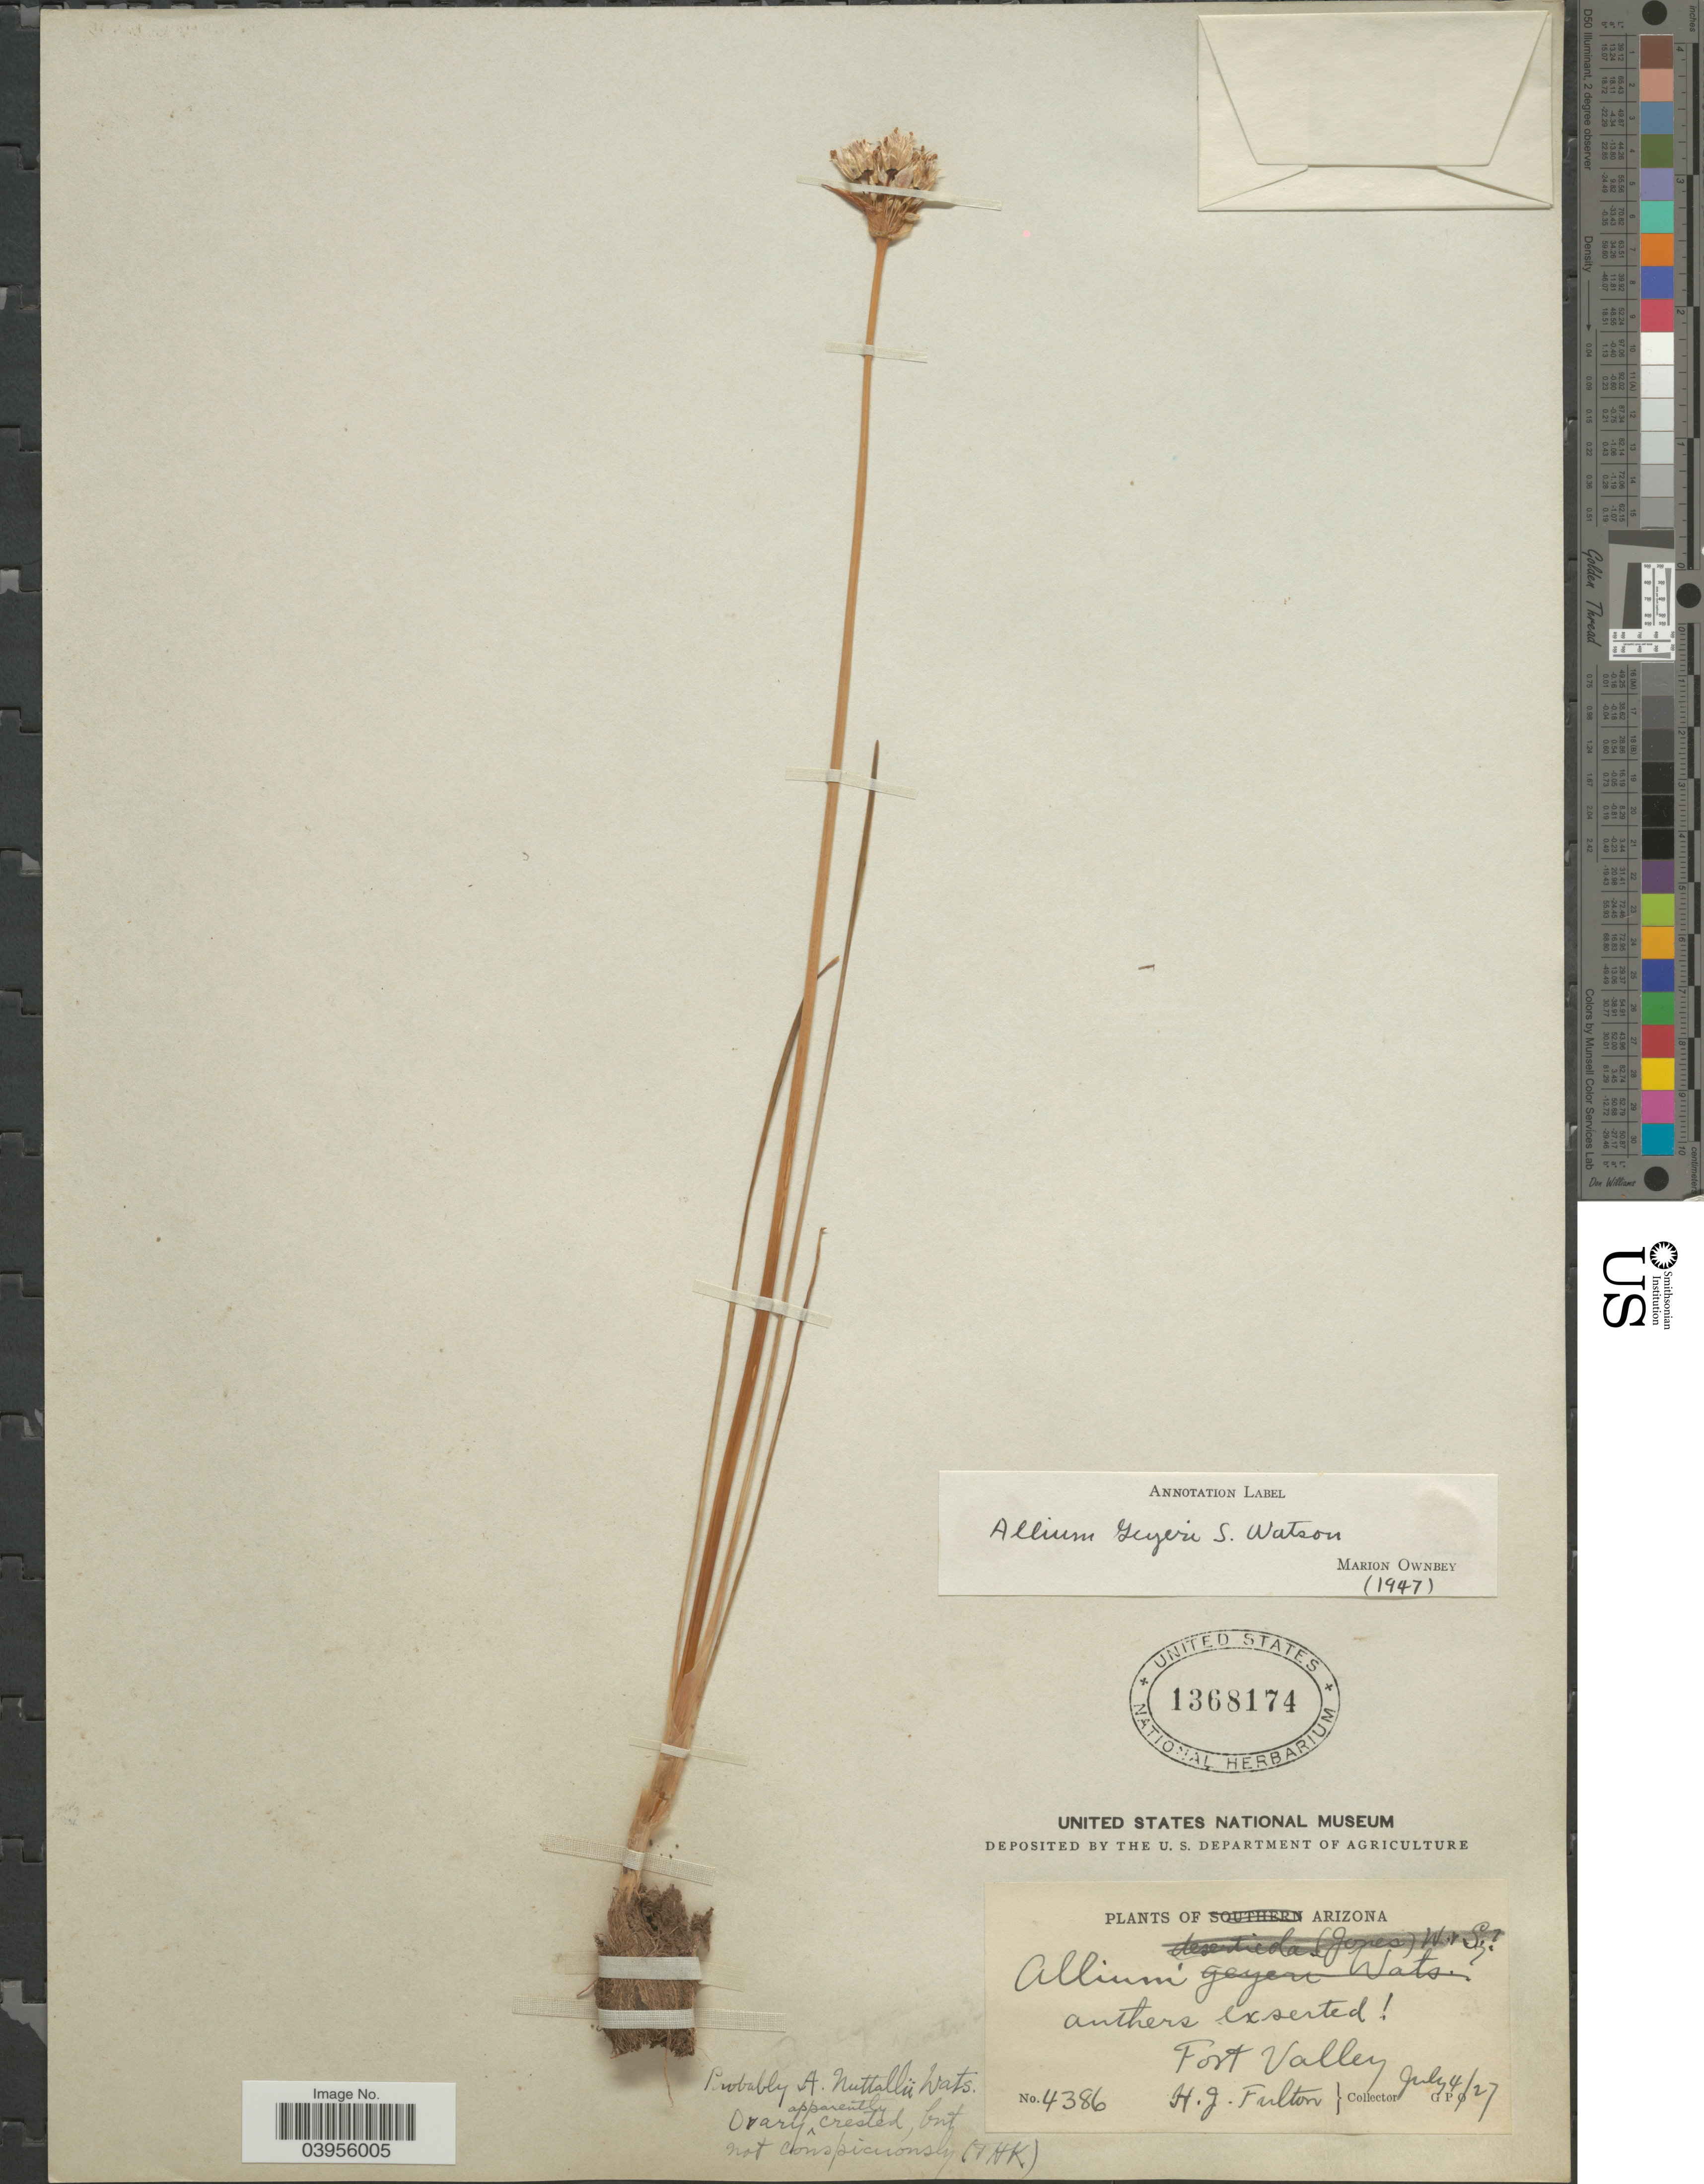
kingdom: Plantae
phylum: Tracheophyta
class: Liliopsida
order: Asparagales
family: Amaryllidaceae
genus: Allium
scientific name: Allium geyeri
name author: S. Watson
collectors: H. Fulton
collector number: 4386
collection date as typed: Transcribed d/m/y: 4/7/27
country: United States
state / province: Arizona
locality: Fort Valley.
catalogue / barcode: US 1368174